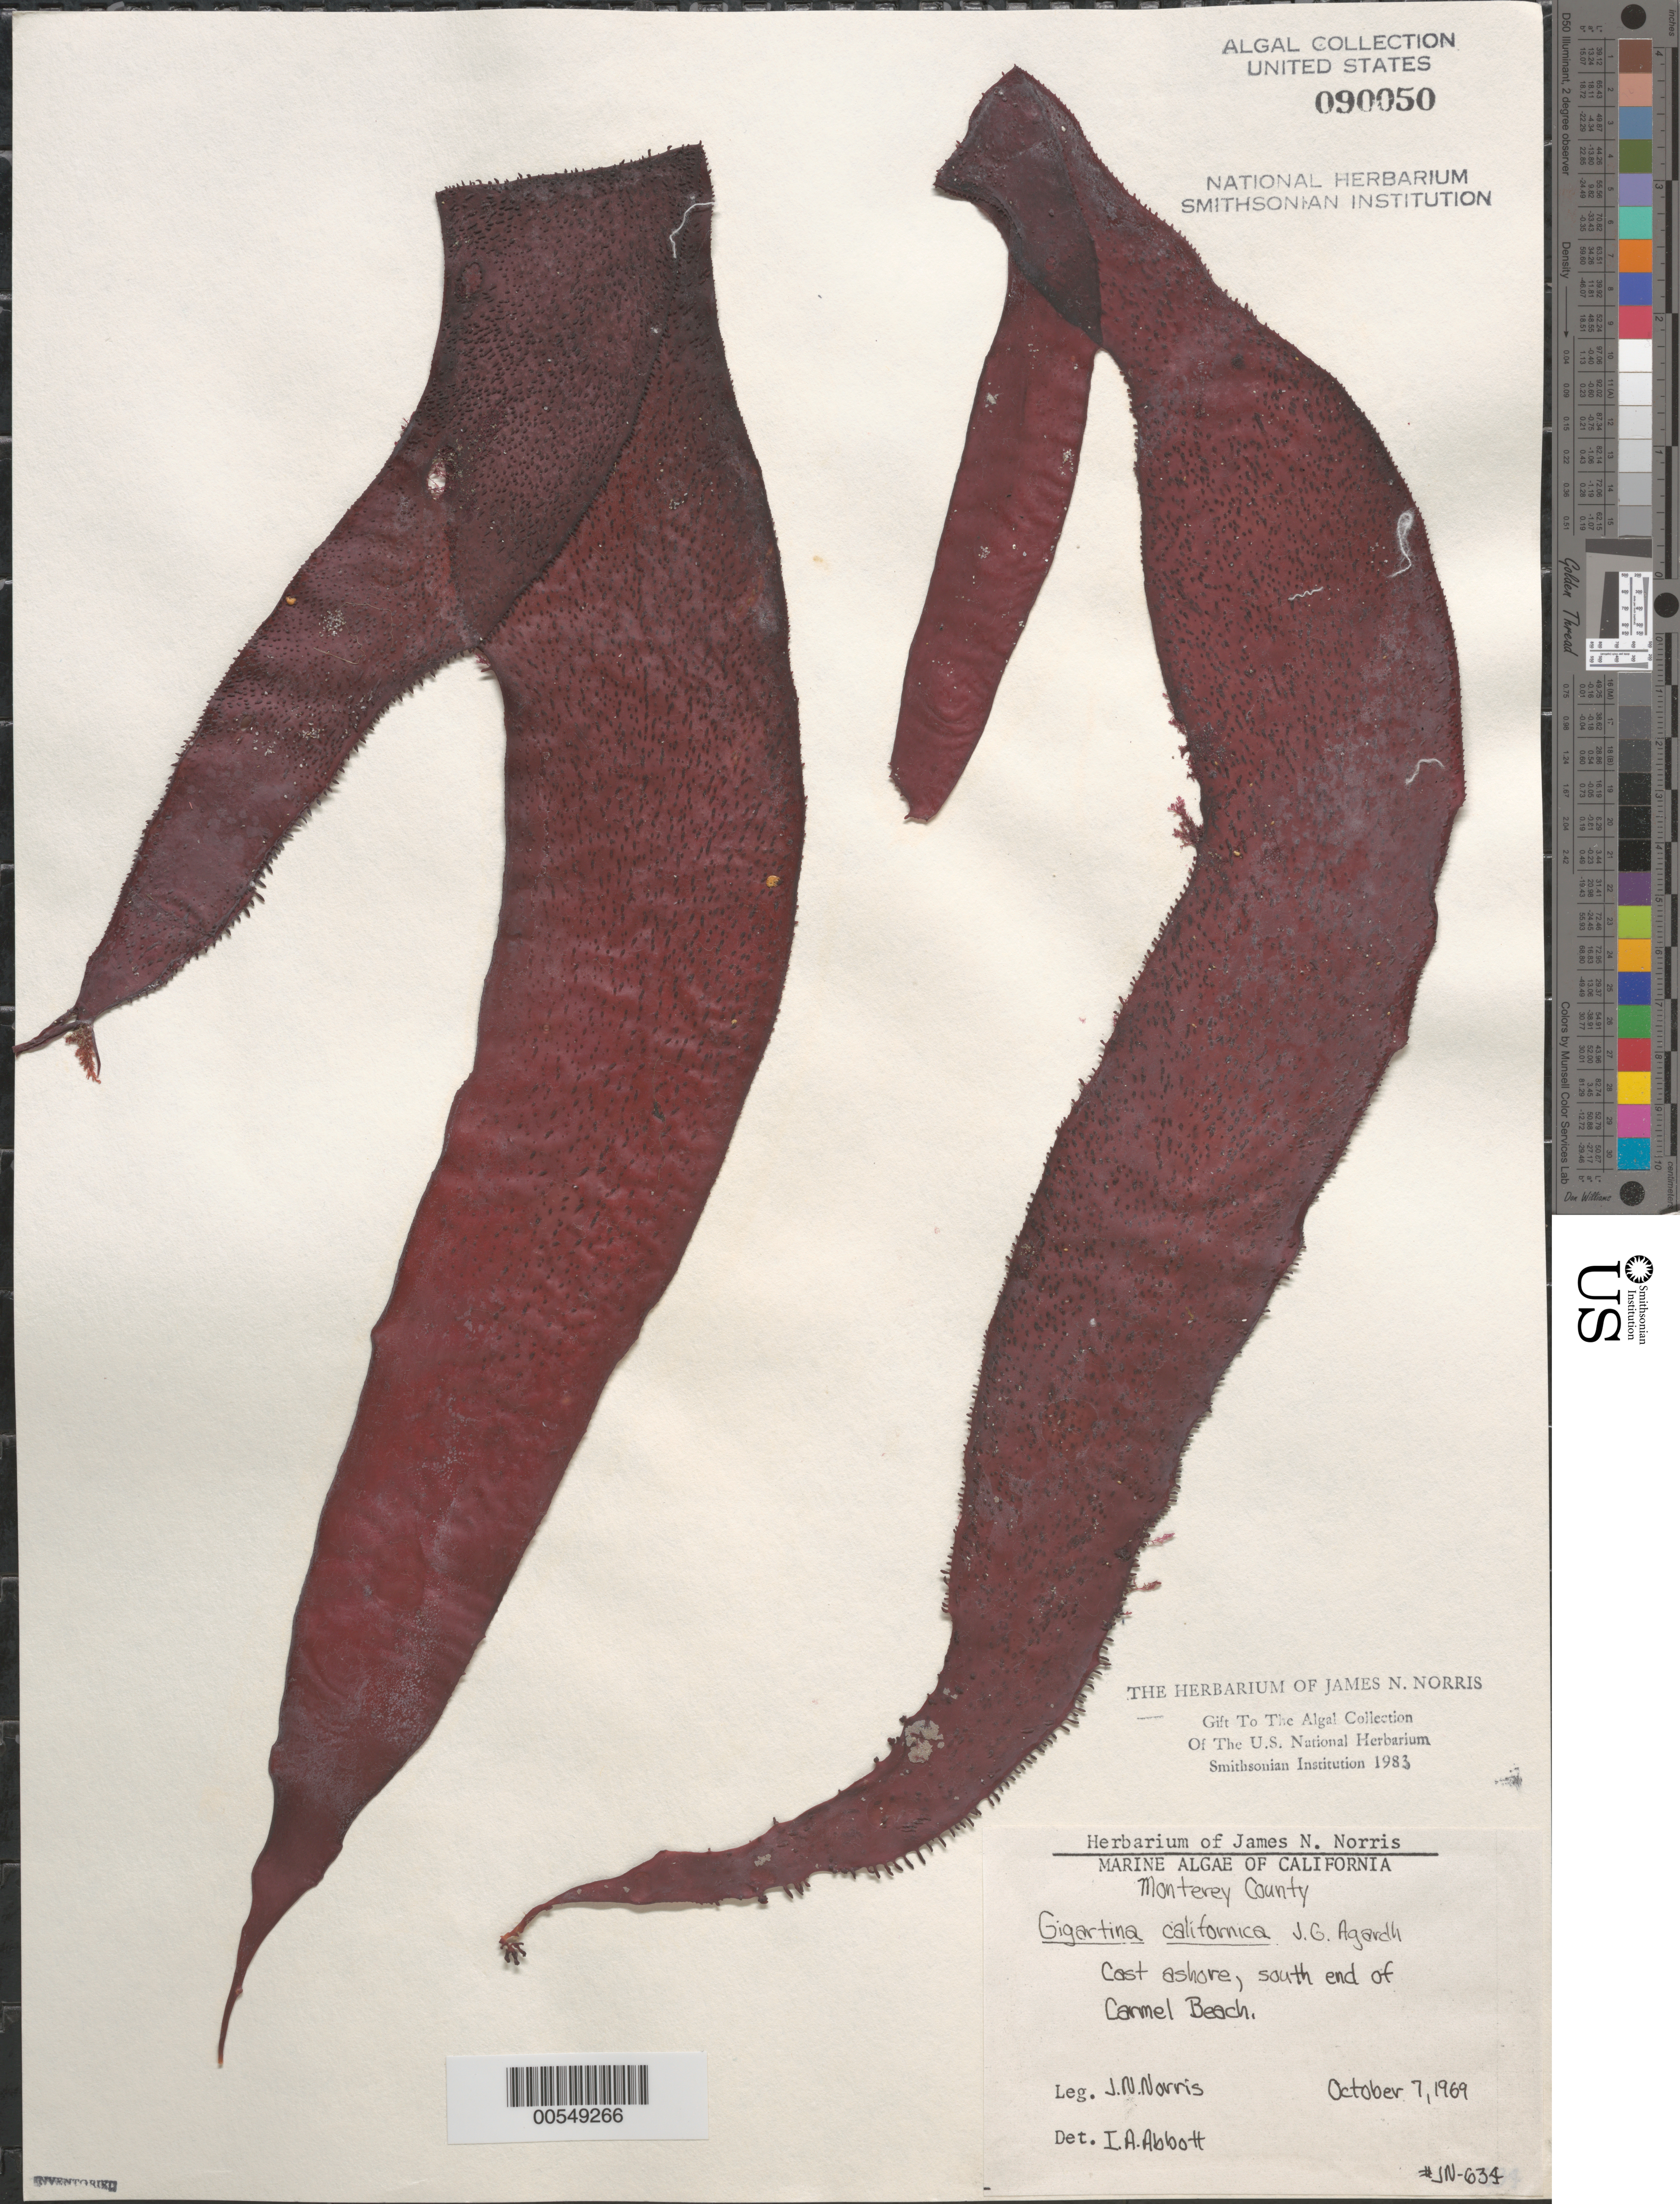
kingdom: Plantae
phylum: Rhodophyta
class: Florideophyceae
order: Gigartinales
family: Gigartinaceae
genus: Chondracanthus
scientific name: Chondracanthus corymbiferus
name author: (Kütz.) Guiry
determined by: Algae name updating Project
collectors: J. N. Norris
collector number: JN-634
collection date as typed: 07 Oct 1969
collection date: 1969-10-07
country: United States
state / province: California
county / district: Monterey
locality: Carmel Beach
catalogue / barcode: US 90050